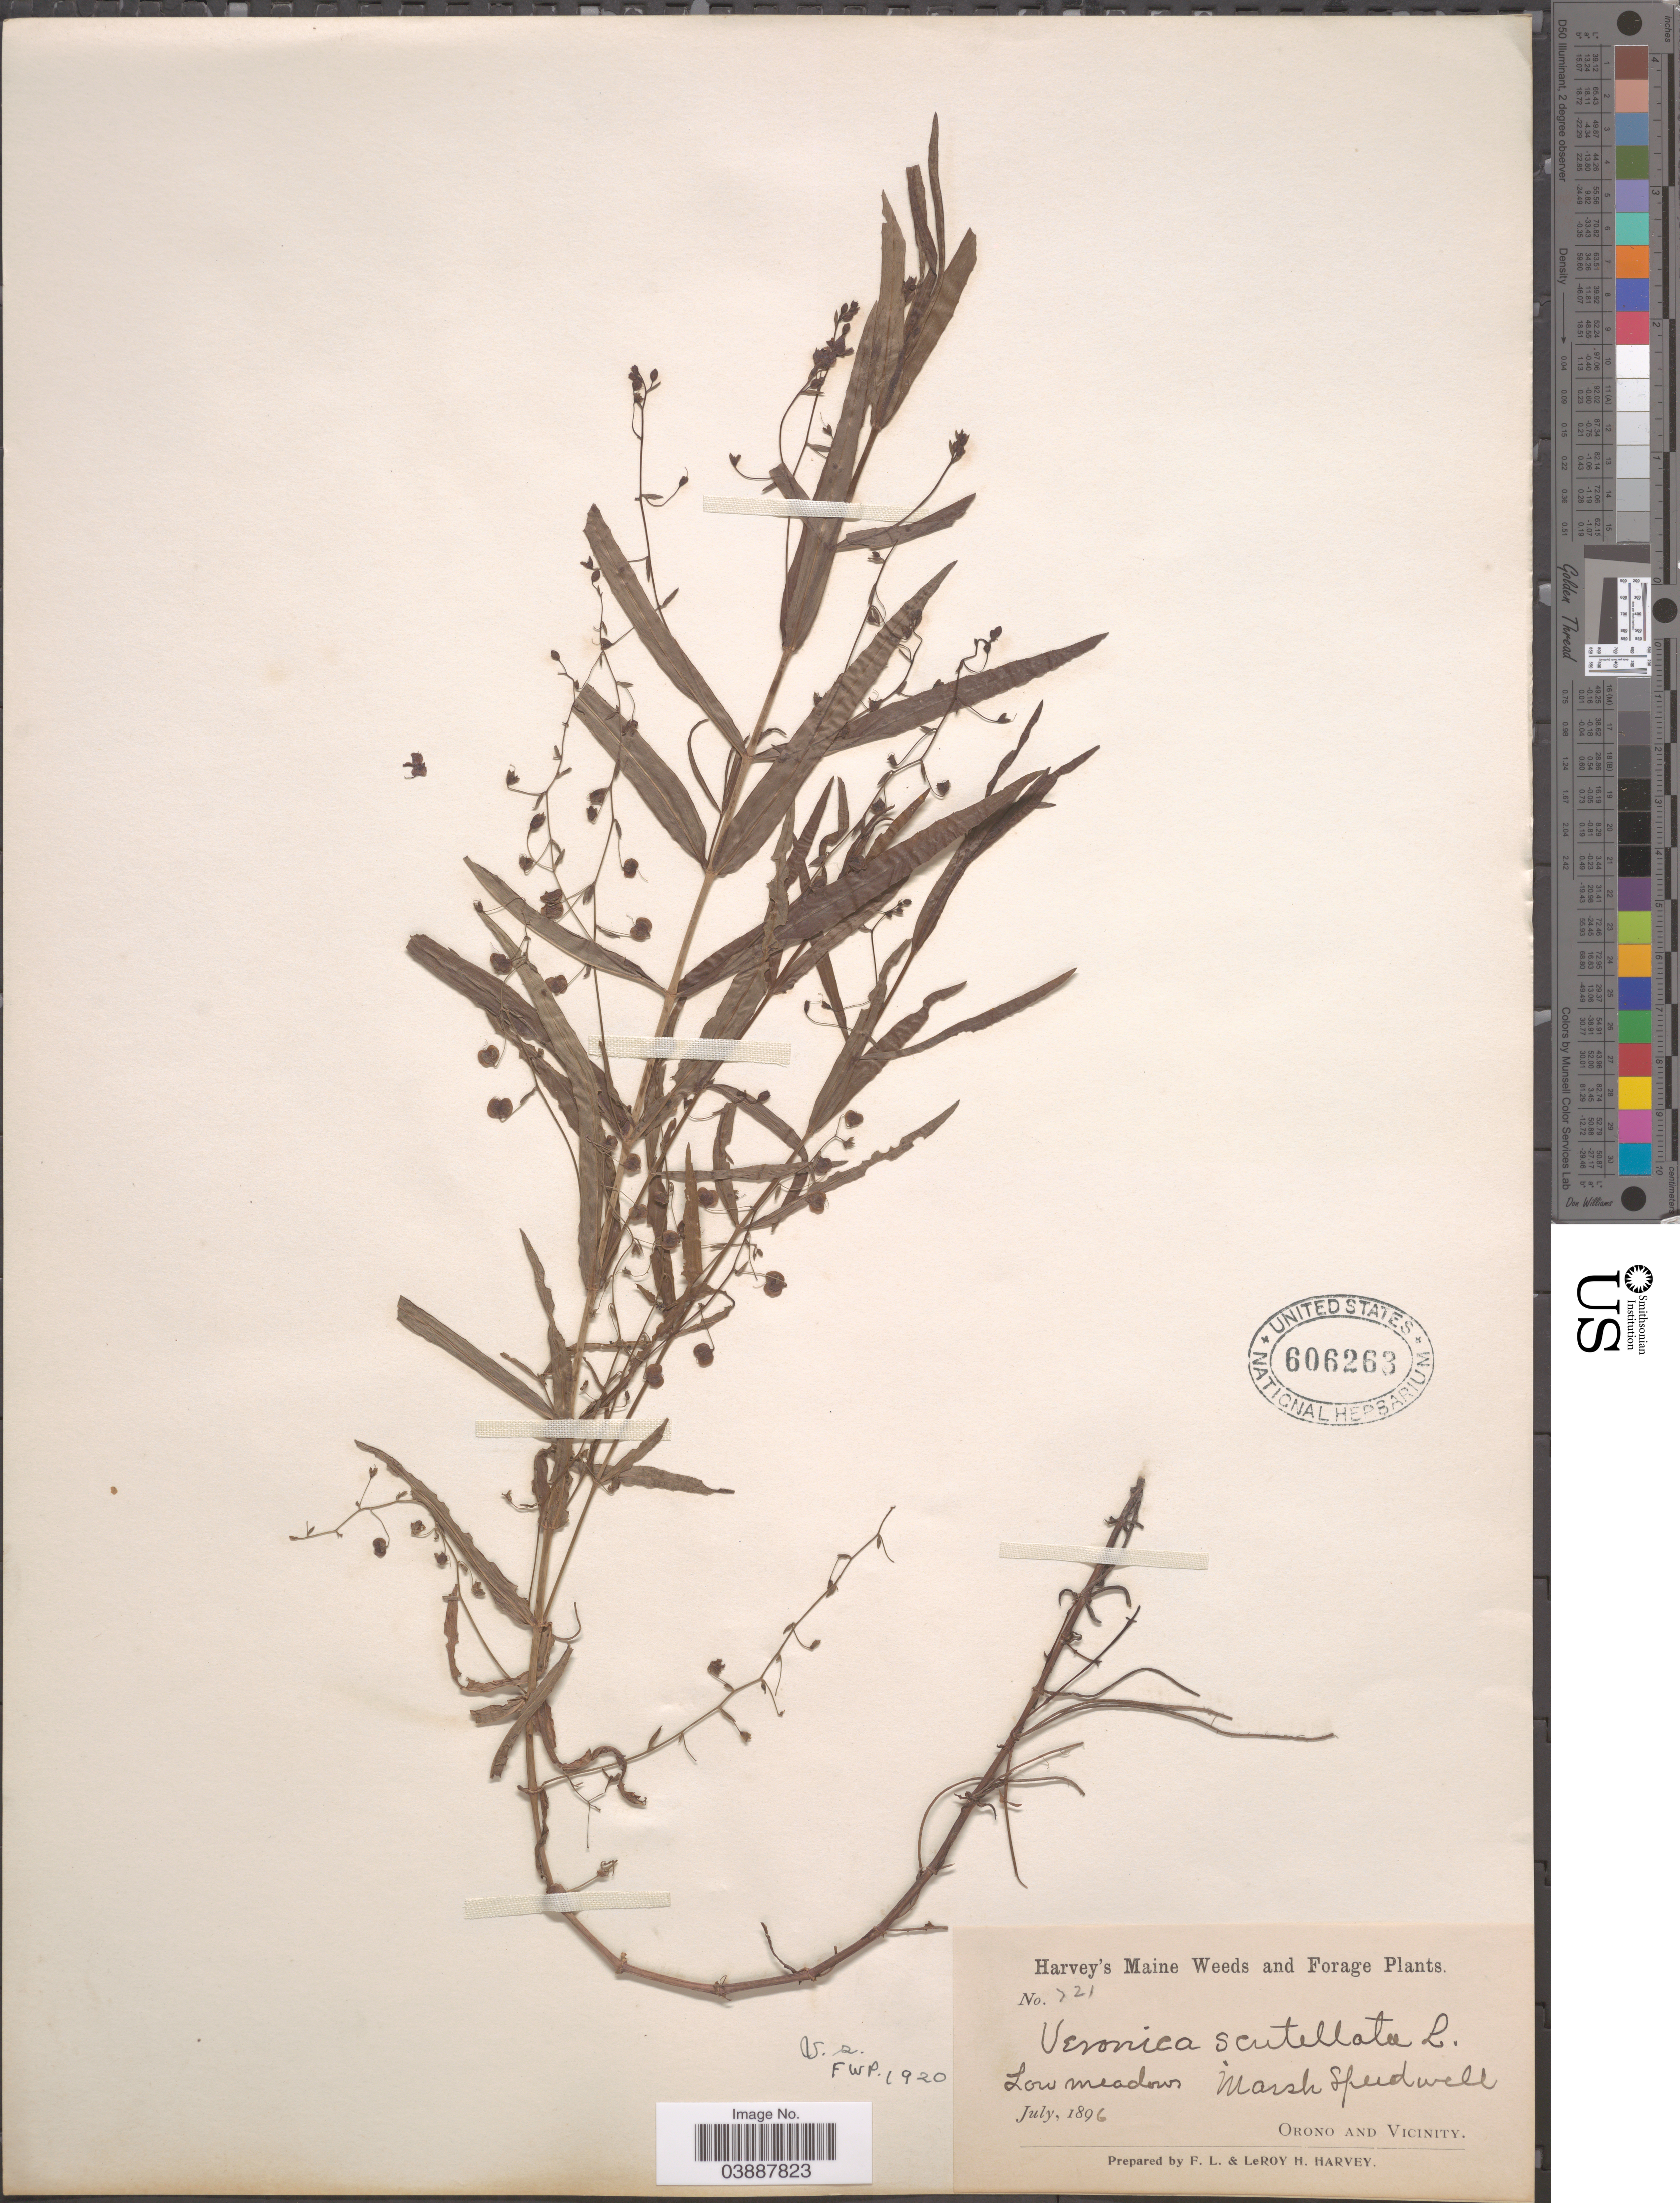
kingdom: Plantae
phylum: Tracheophyta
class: Magnoliopsida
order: Lamiales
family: Plantaginaceae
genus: Veronica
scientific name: Veronica scutellata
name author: L.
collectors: F. L. Harvey & L. H. Harvey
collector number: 721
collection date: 1896-07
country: United States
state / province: Maine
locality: Orono and Vicinity.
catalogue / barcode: US 606263